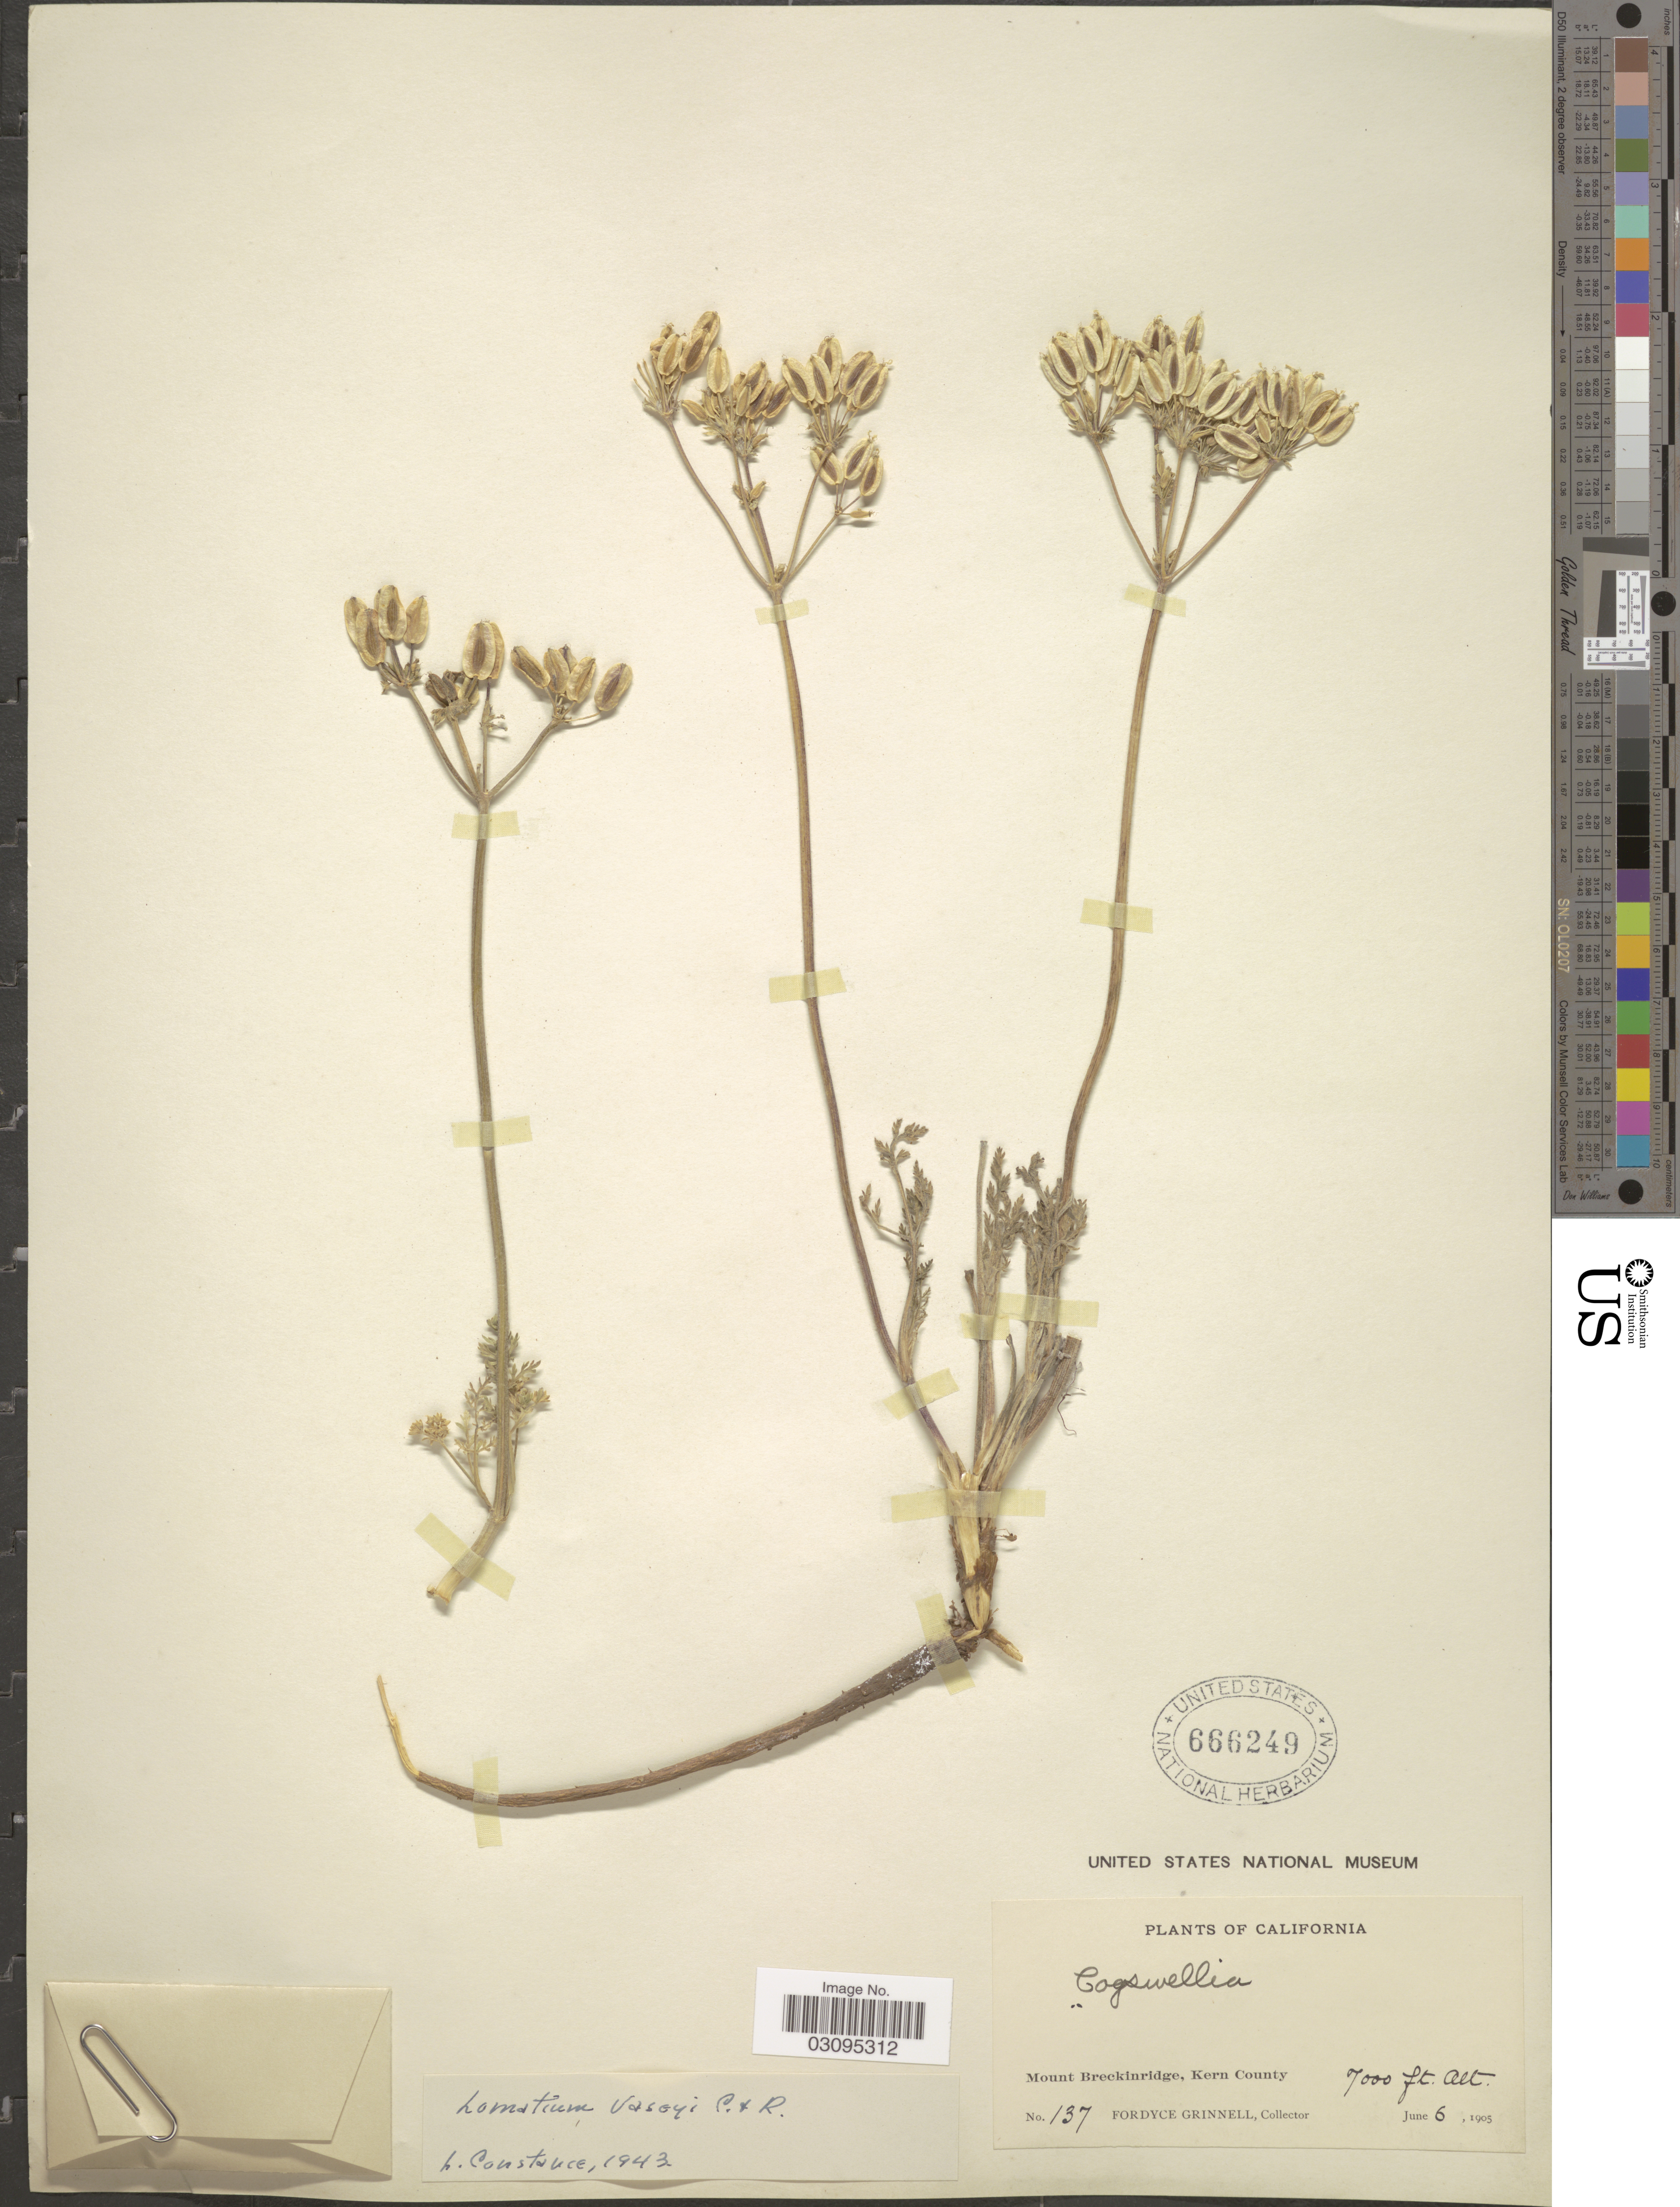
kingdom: Plantae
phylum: Tracheophyta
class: Magnoliopsida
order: Apiales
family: Apiaceae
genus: Lomatium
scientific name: Lomatium vaseyi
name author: (J.M. Coult. & Rose) J.M. Coult. & Rose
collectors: F. Grinnell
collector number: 137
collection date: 1905-06-06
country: United States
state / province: California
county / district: Kern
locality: Mount Breckinridge, Kern County.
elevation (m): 2134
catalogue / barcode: US 666249